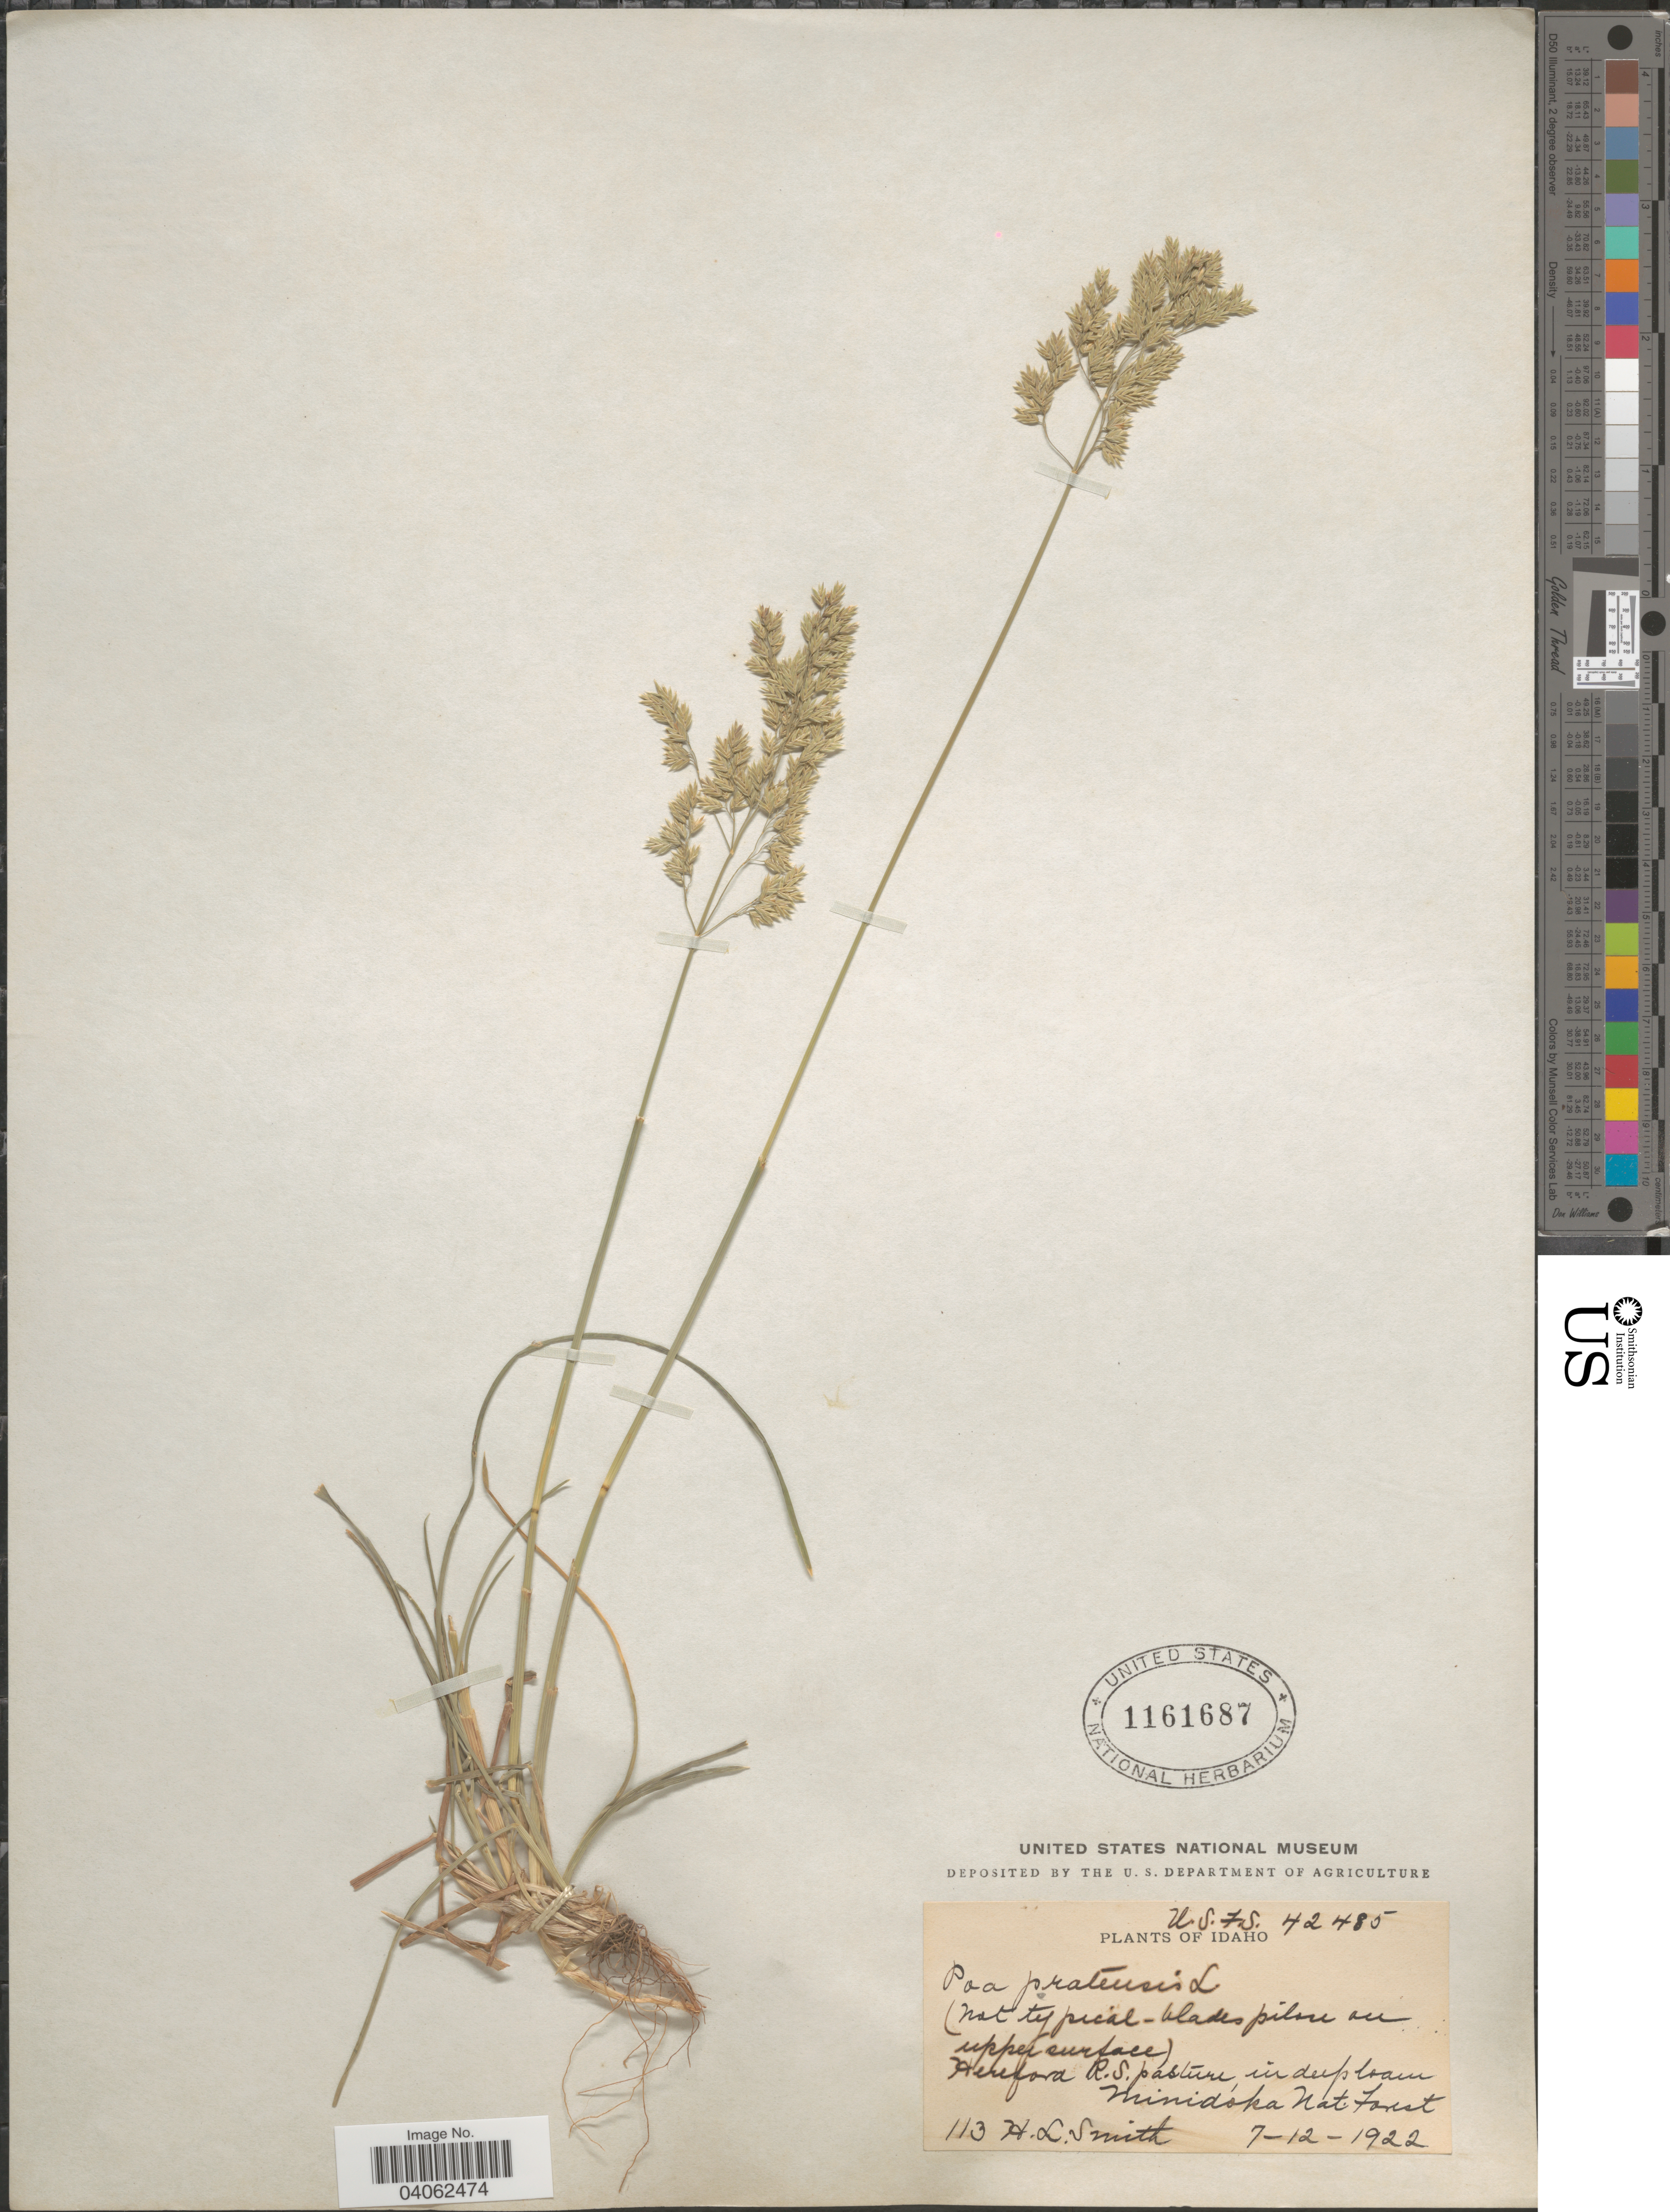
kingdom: Plantae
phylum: Tracheophyta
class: Liliopsida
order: Poales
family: Poaceae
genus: Poa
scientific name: Poa pratensis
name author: L.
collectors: H. L. Smith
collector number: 113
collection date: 1922-07-12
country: United States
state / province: Idaho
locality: Minidoka Nat. Forest.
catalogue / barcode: US 1161687